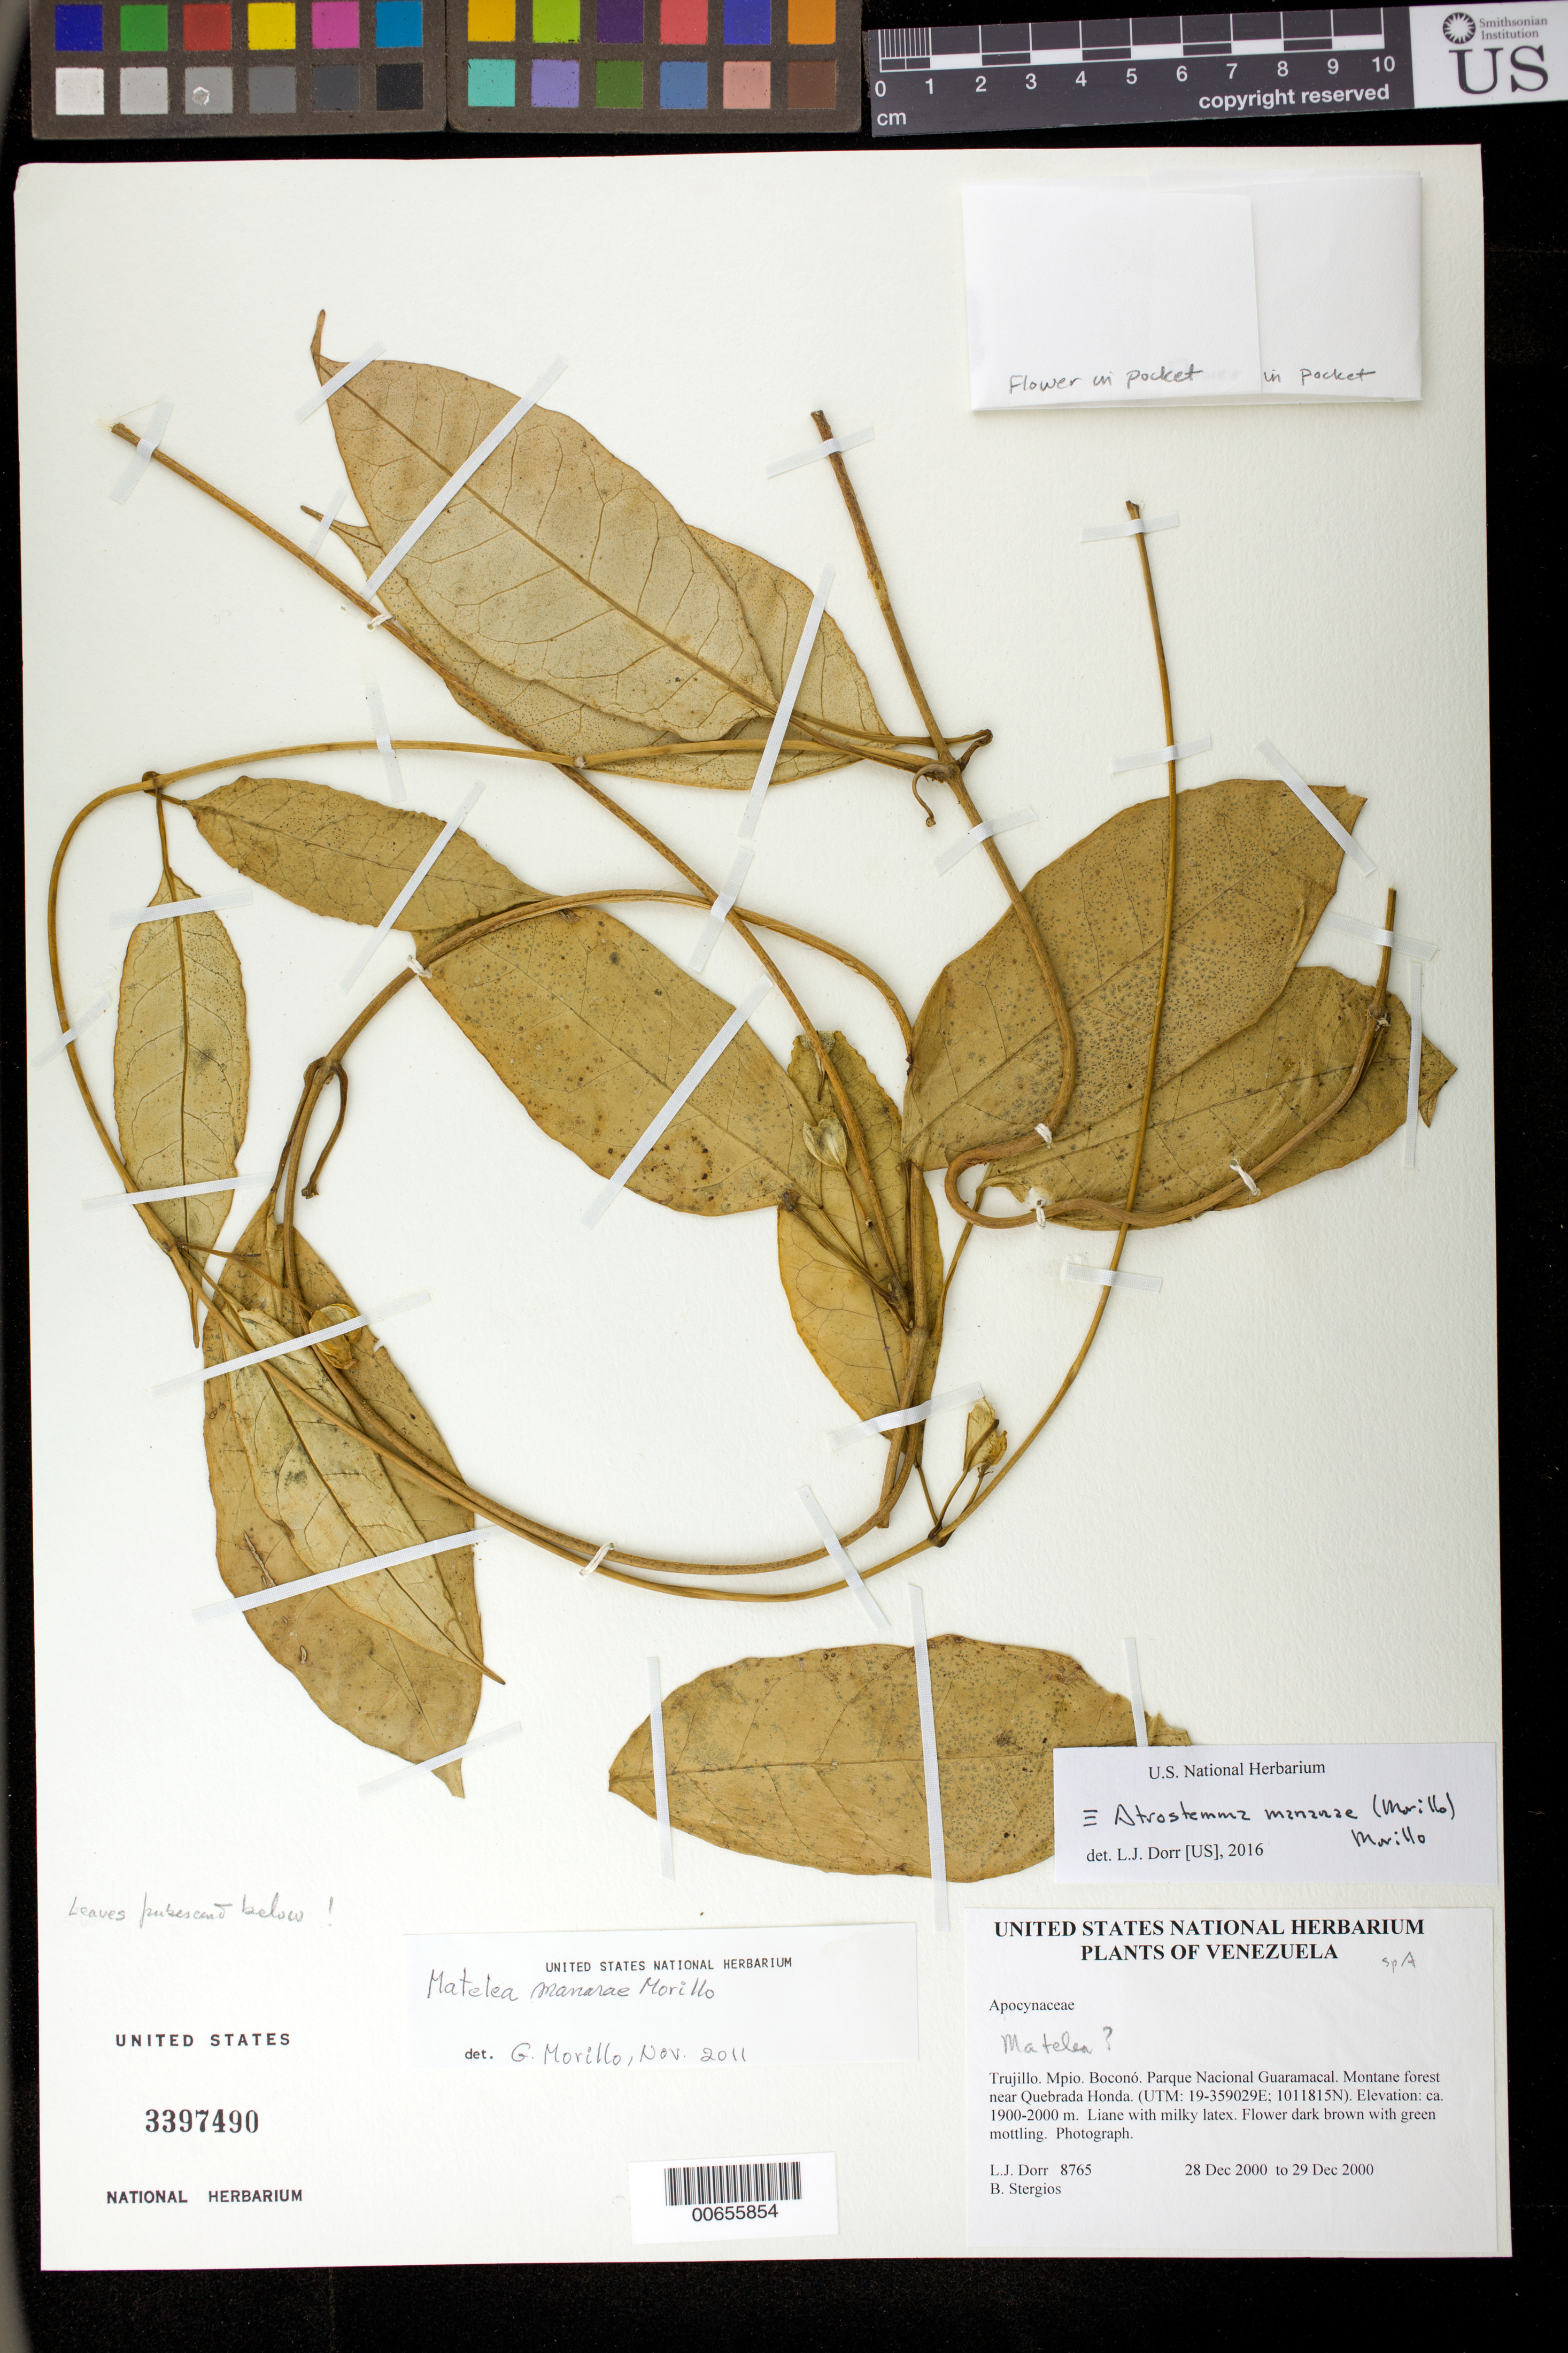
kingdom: Plantae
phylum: Tracheophyta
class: Magnoliopsida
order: Gentianales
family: Apocynaceae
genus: Atrostemma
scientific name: Atrostemma manarae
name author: (Morillo) Morillo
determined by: Dorr, L. J., (BOT), Smithsonian Institution - National Museum of Natural History (UNITED STATES)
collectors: L. J. Dorr & B. G. Stergios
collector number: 8765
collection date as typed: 28 Dec 2000 to 29 Dec 2000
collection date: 2000-12-28/2000-12-29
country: Venezuela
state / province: Trujillo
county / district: Boconó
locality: Parque Nacional Guaramacal near Quebrada Honda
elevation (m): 1900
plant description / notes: PORT, US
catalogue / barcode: US 3397490